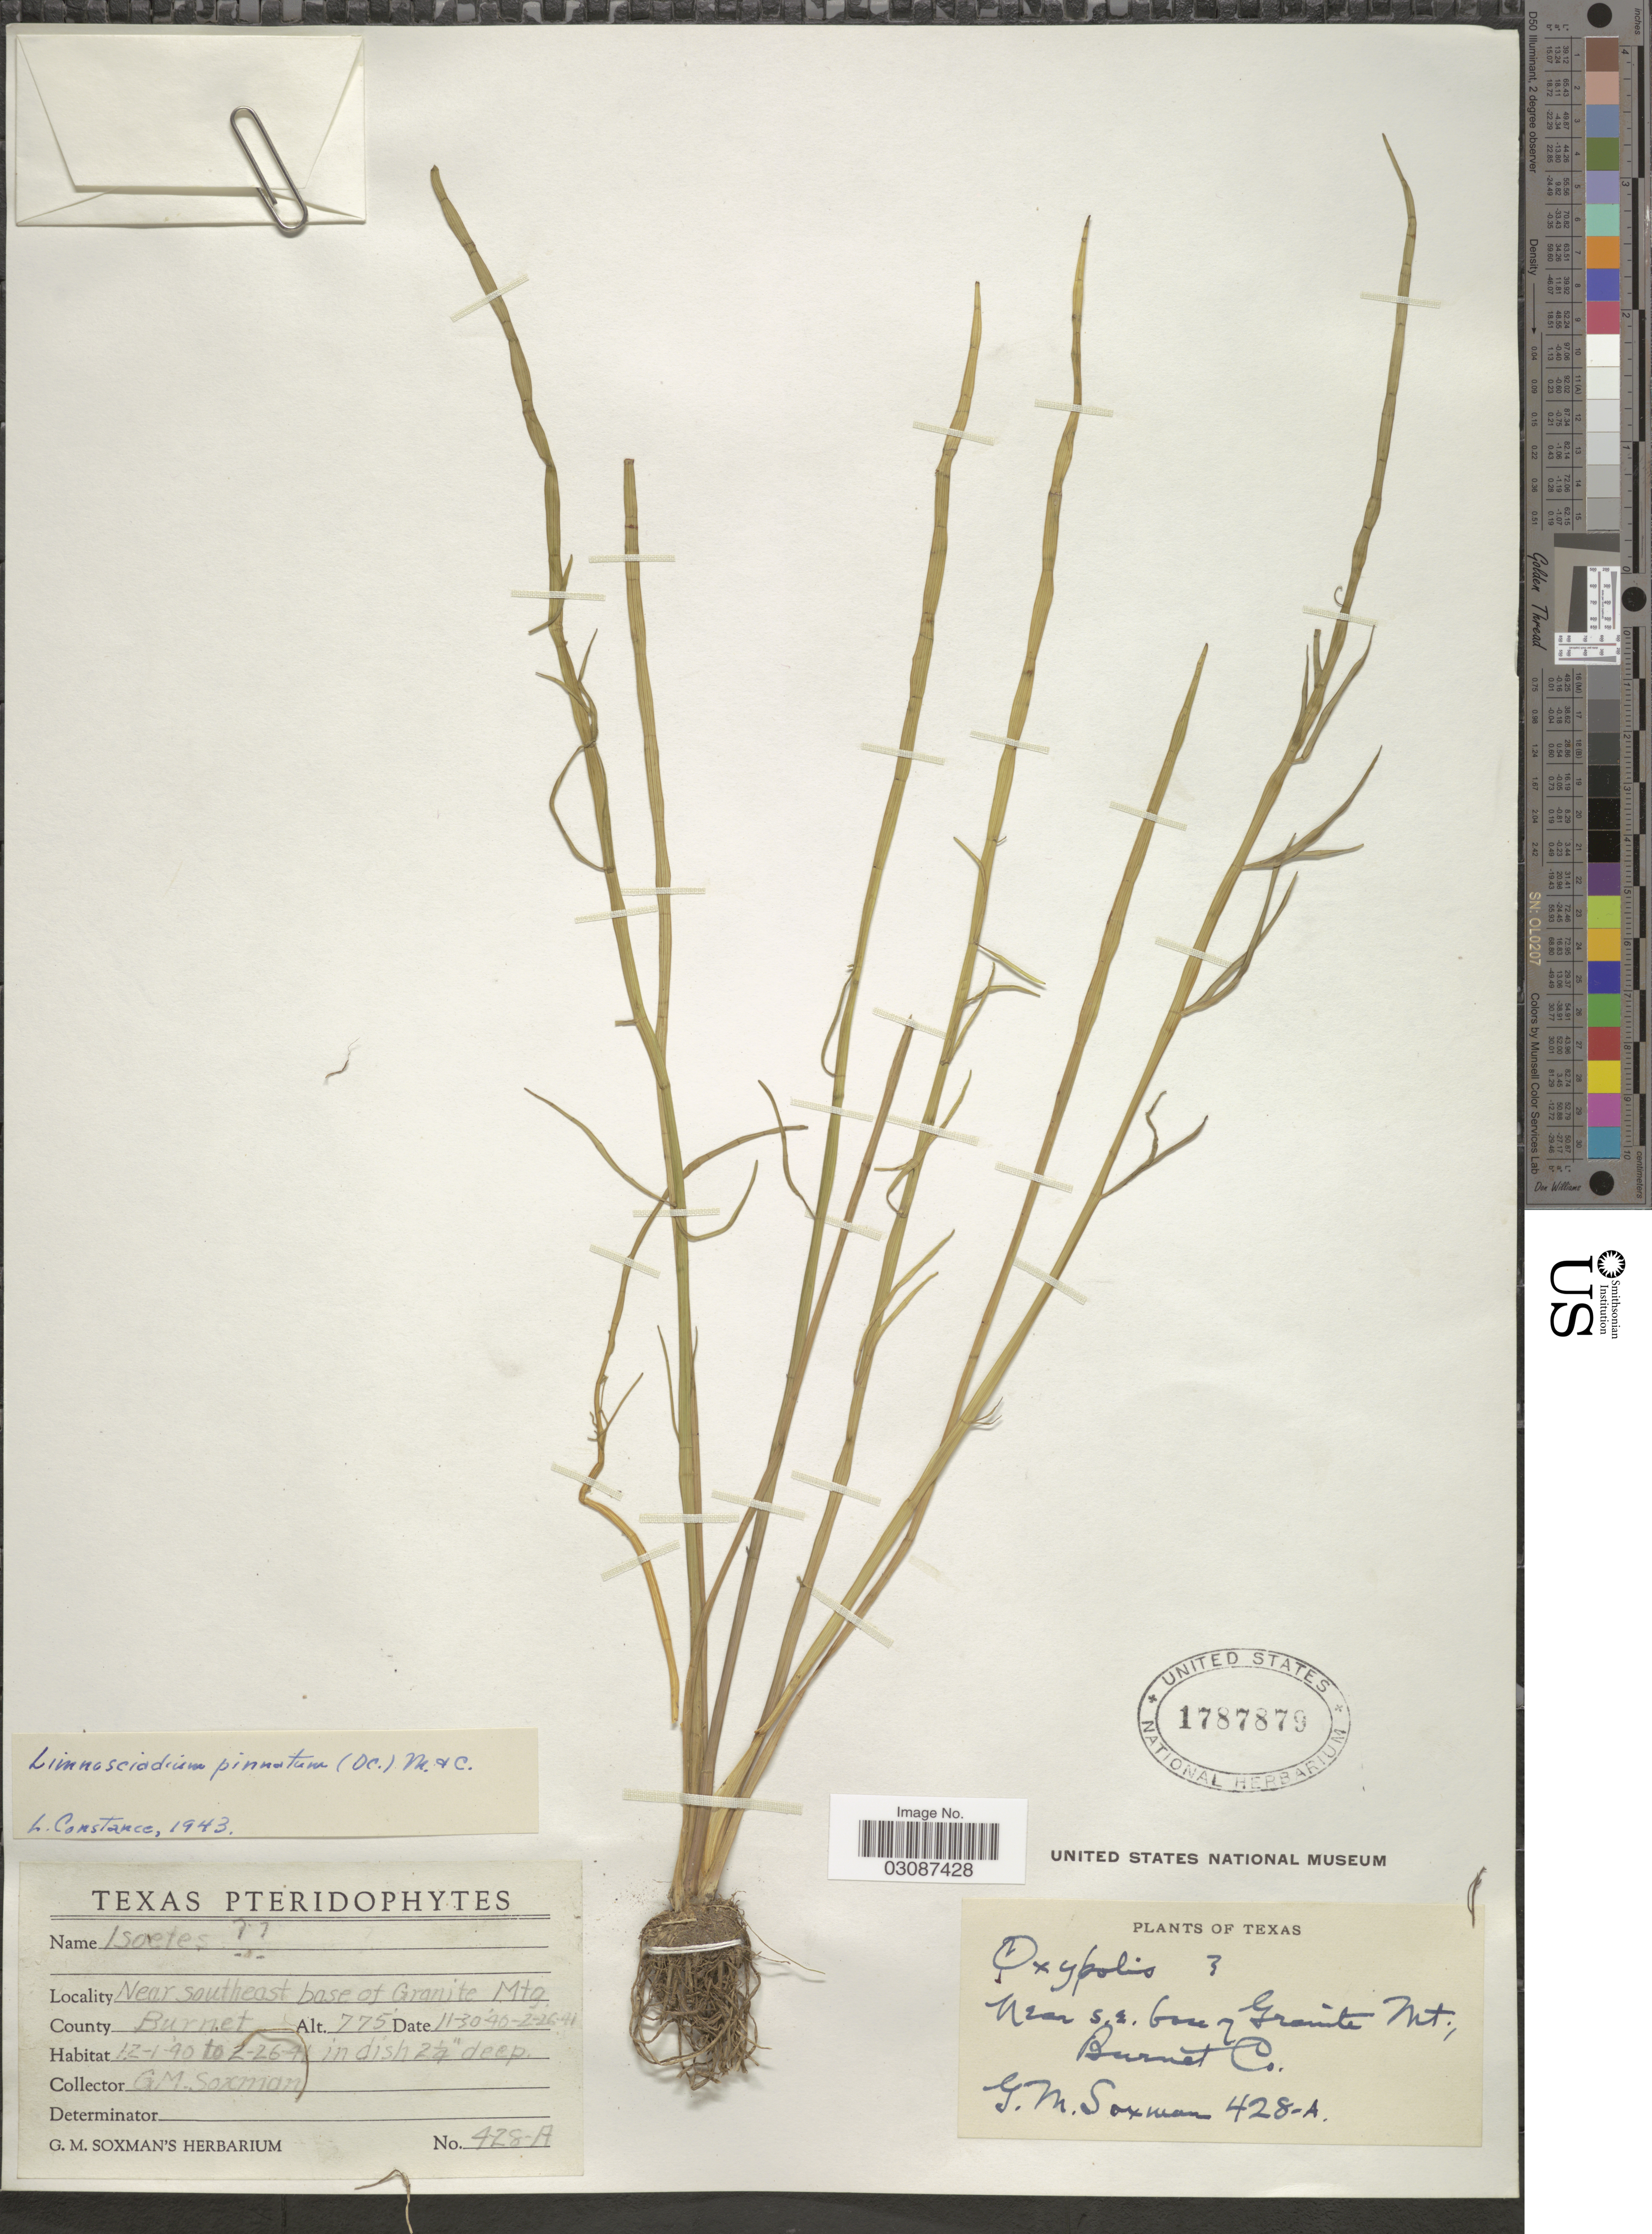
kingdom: Plantae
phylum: Tracheophyta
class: Magnoliopsida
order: Apiales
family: Apiaceae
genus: Limnosciadium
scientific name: Limnosciadium pinnatum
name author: (DC.) Mathias & Constance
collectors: G. Soxman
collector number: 428-A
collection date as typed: Transcribed d/m/y: 30/11/40 to 26/2/41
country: United States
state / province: Texas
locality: Near southeast base of Granite Mts. County Burnet.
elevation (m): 236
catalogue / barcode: US 1787879